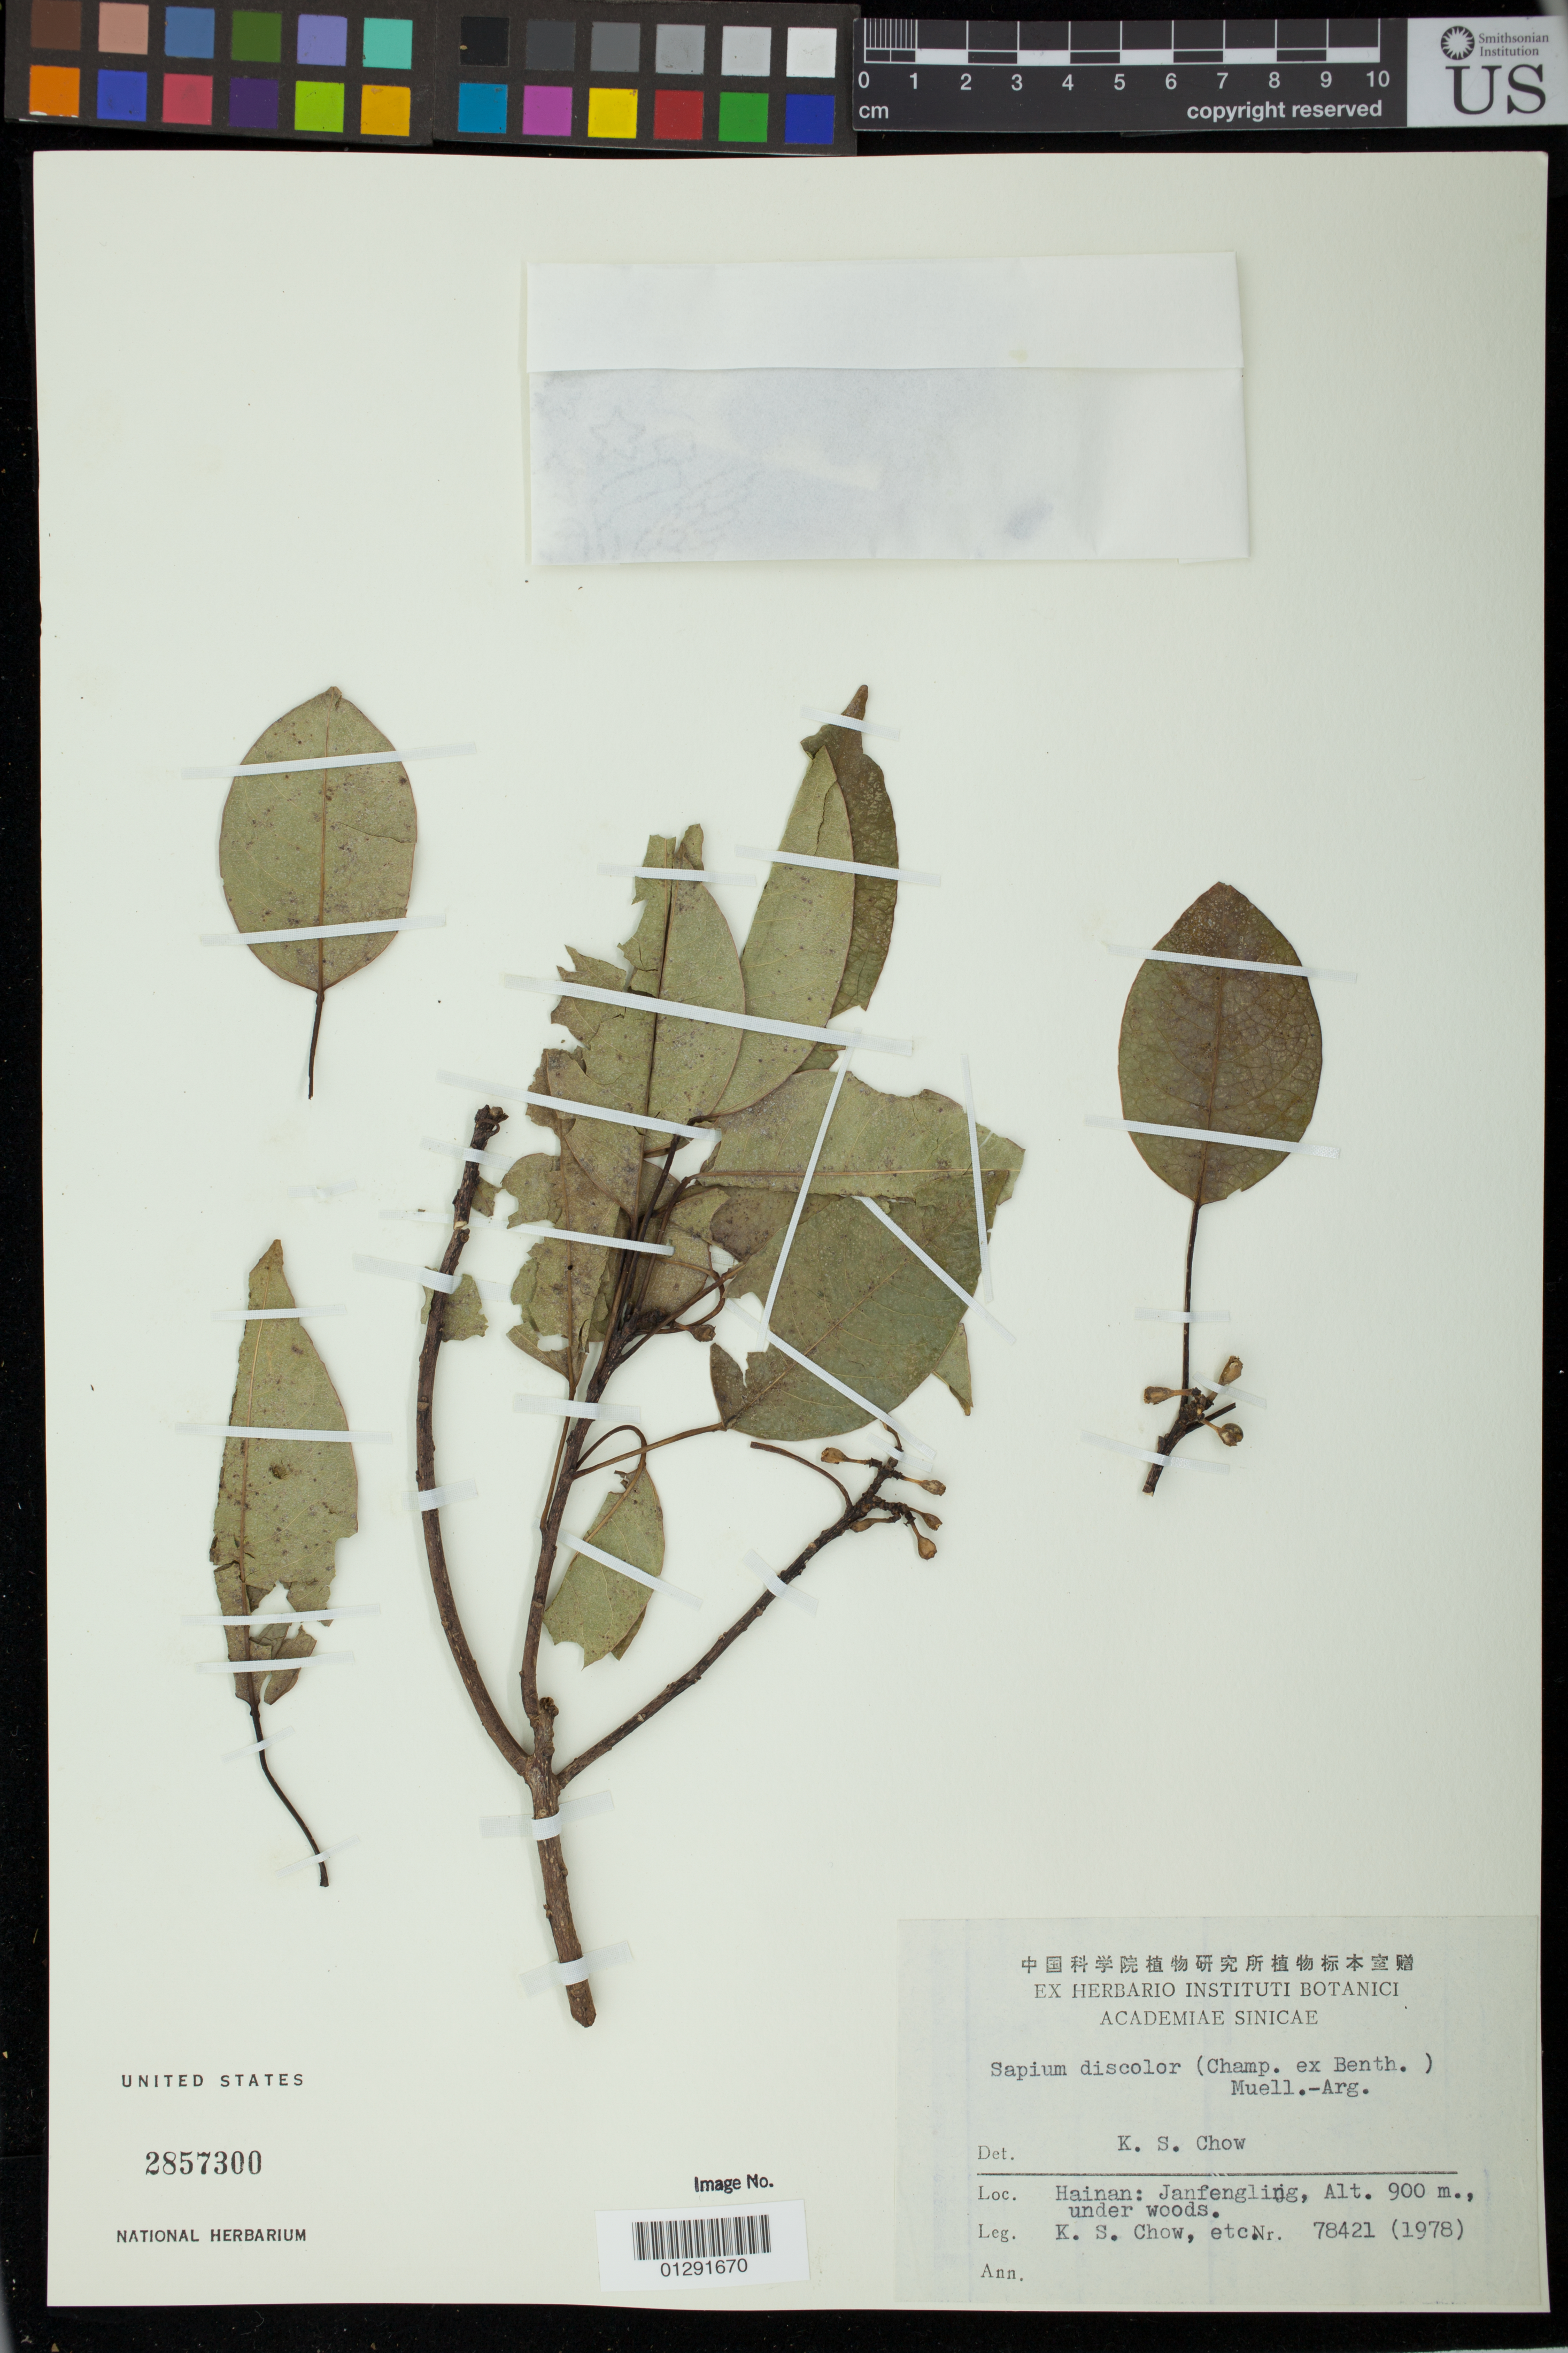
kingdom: Plantae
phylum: Tracheophyta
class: Magnoliopsida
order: Malpighiales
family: Euphorbiaceae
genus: Sapium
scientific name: Sapium discolor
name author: M. Arg.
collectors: K. S. Chow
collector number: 78421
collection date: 1978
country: China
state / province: Hainan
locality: Janfengling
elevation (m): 900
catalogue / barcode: US 2857300